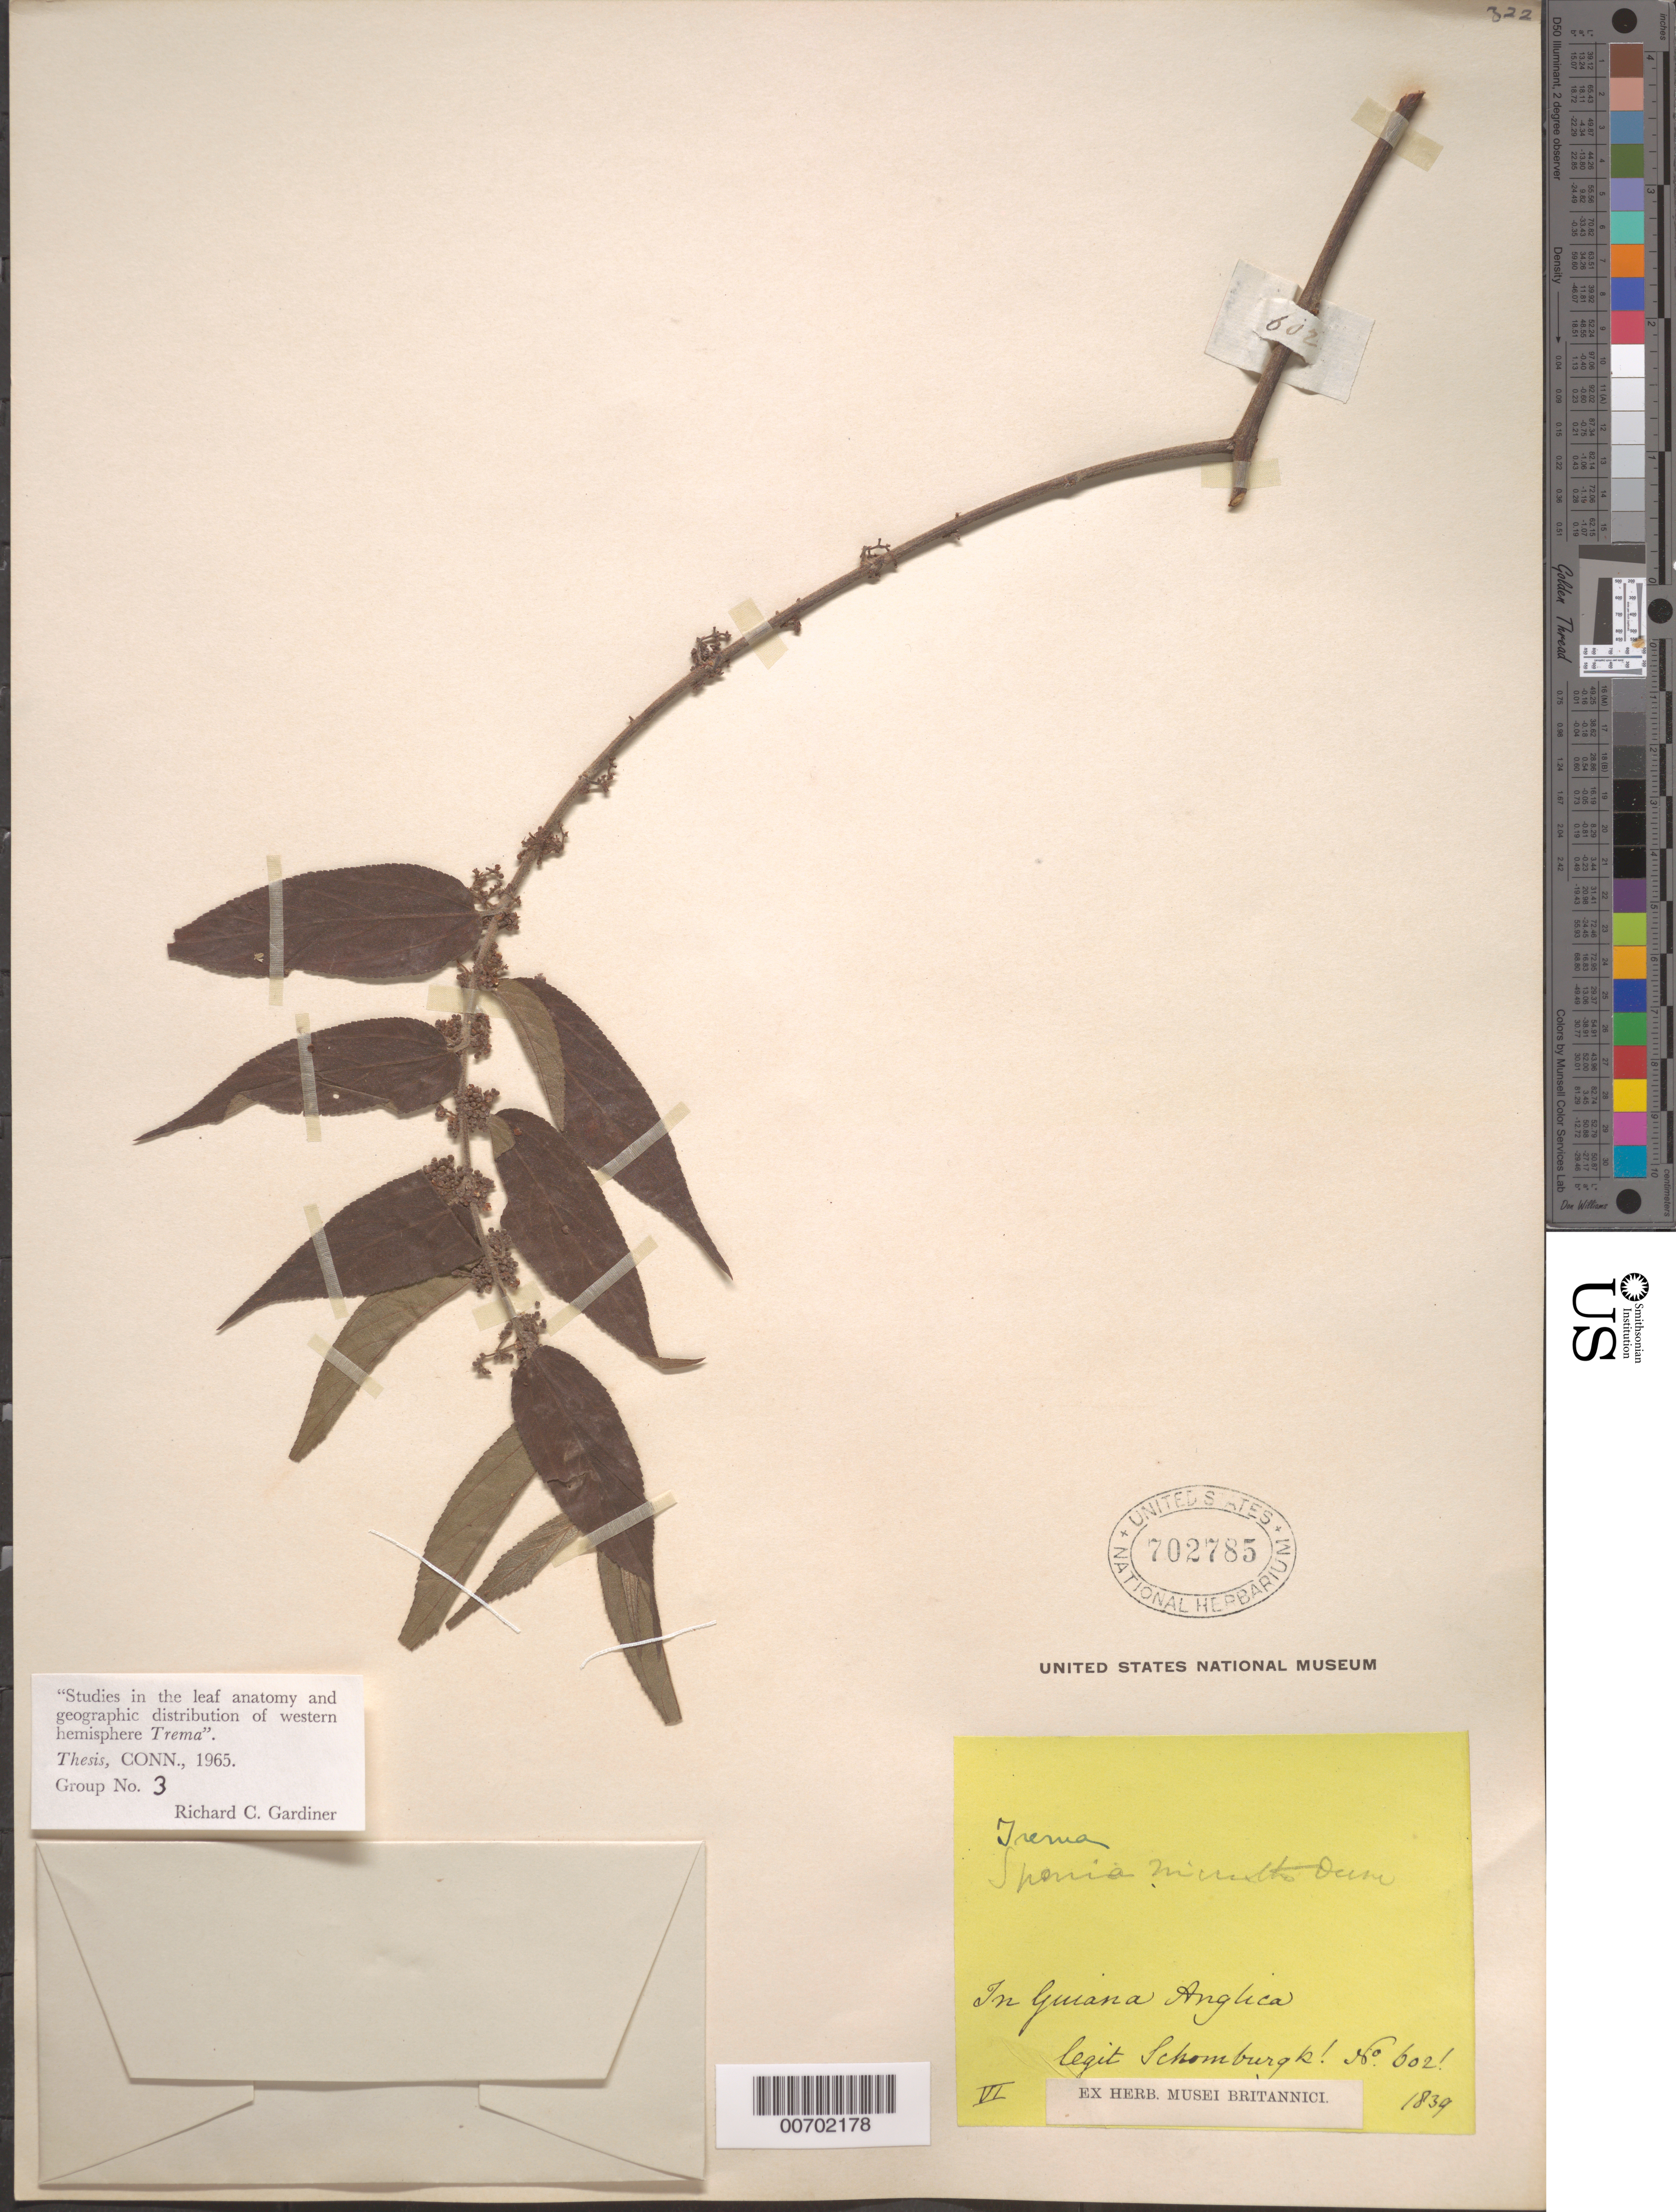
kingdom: Plantae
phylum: Tracheophyta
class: Magnoliopsida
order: Rosales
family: Cannabaceae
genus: Trema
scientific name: Trema micranthum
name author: (L.) Blume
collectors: R. H. Schomburgk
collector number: I 602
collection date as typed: June 1839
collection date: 1839-06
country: Guyana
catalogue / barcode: US 702785